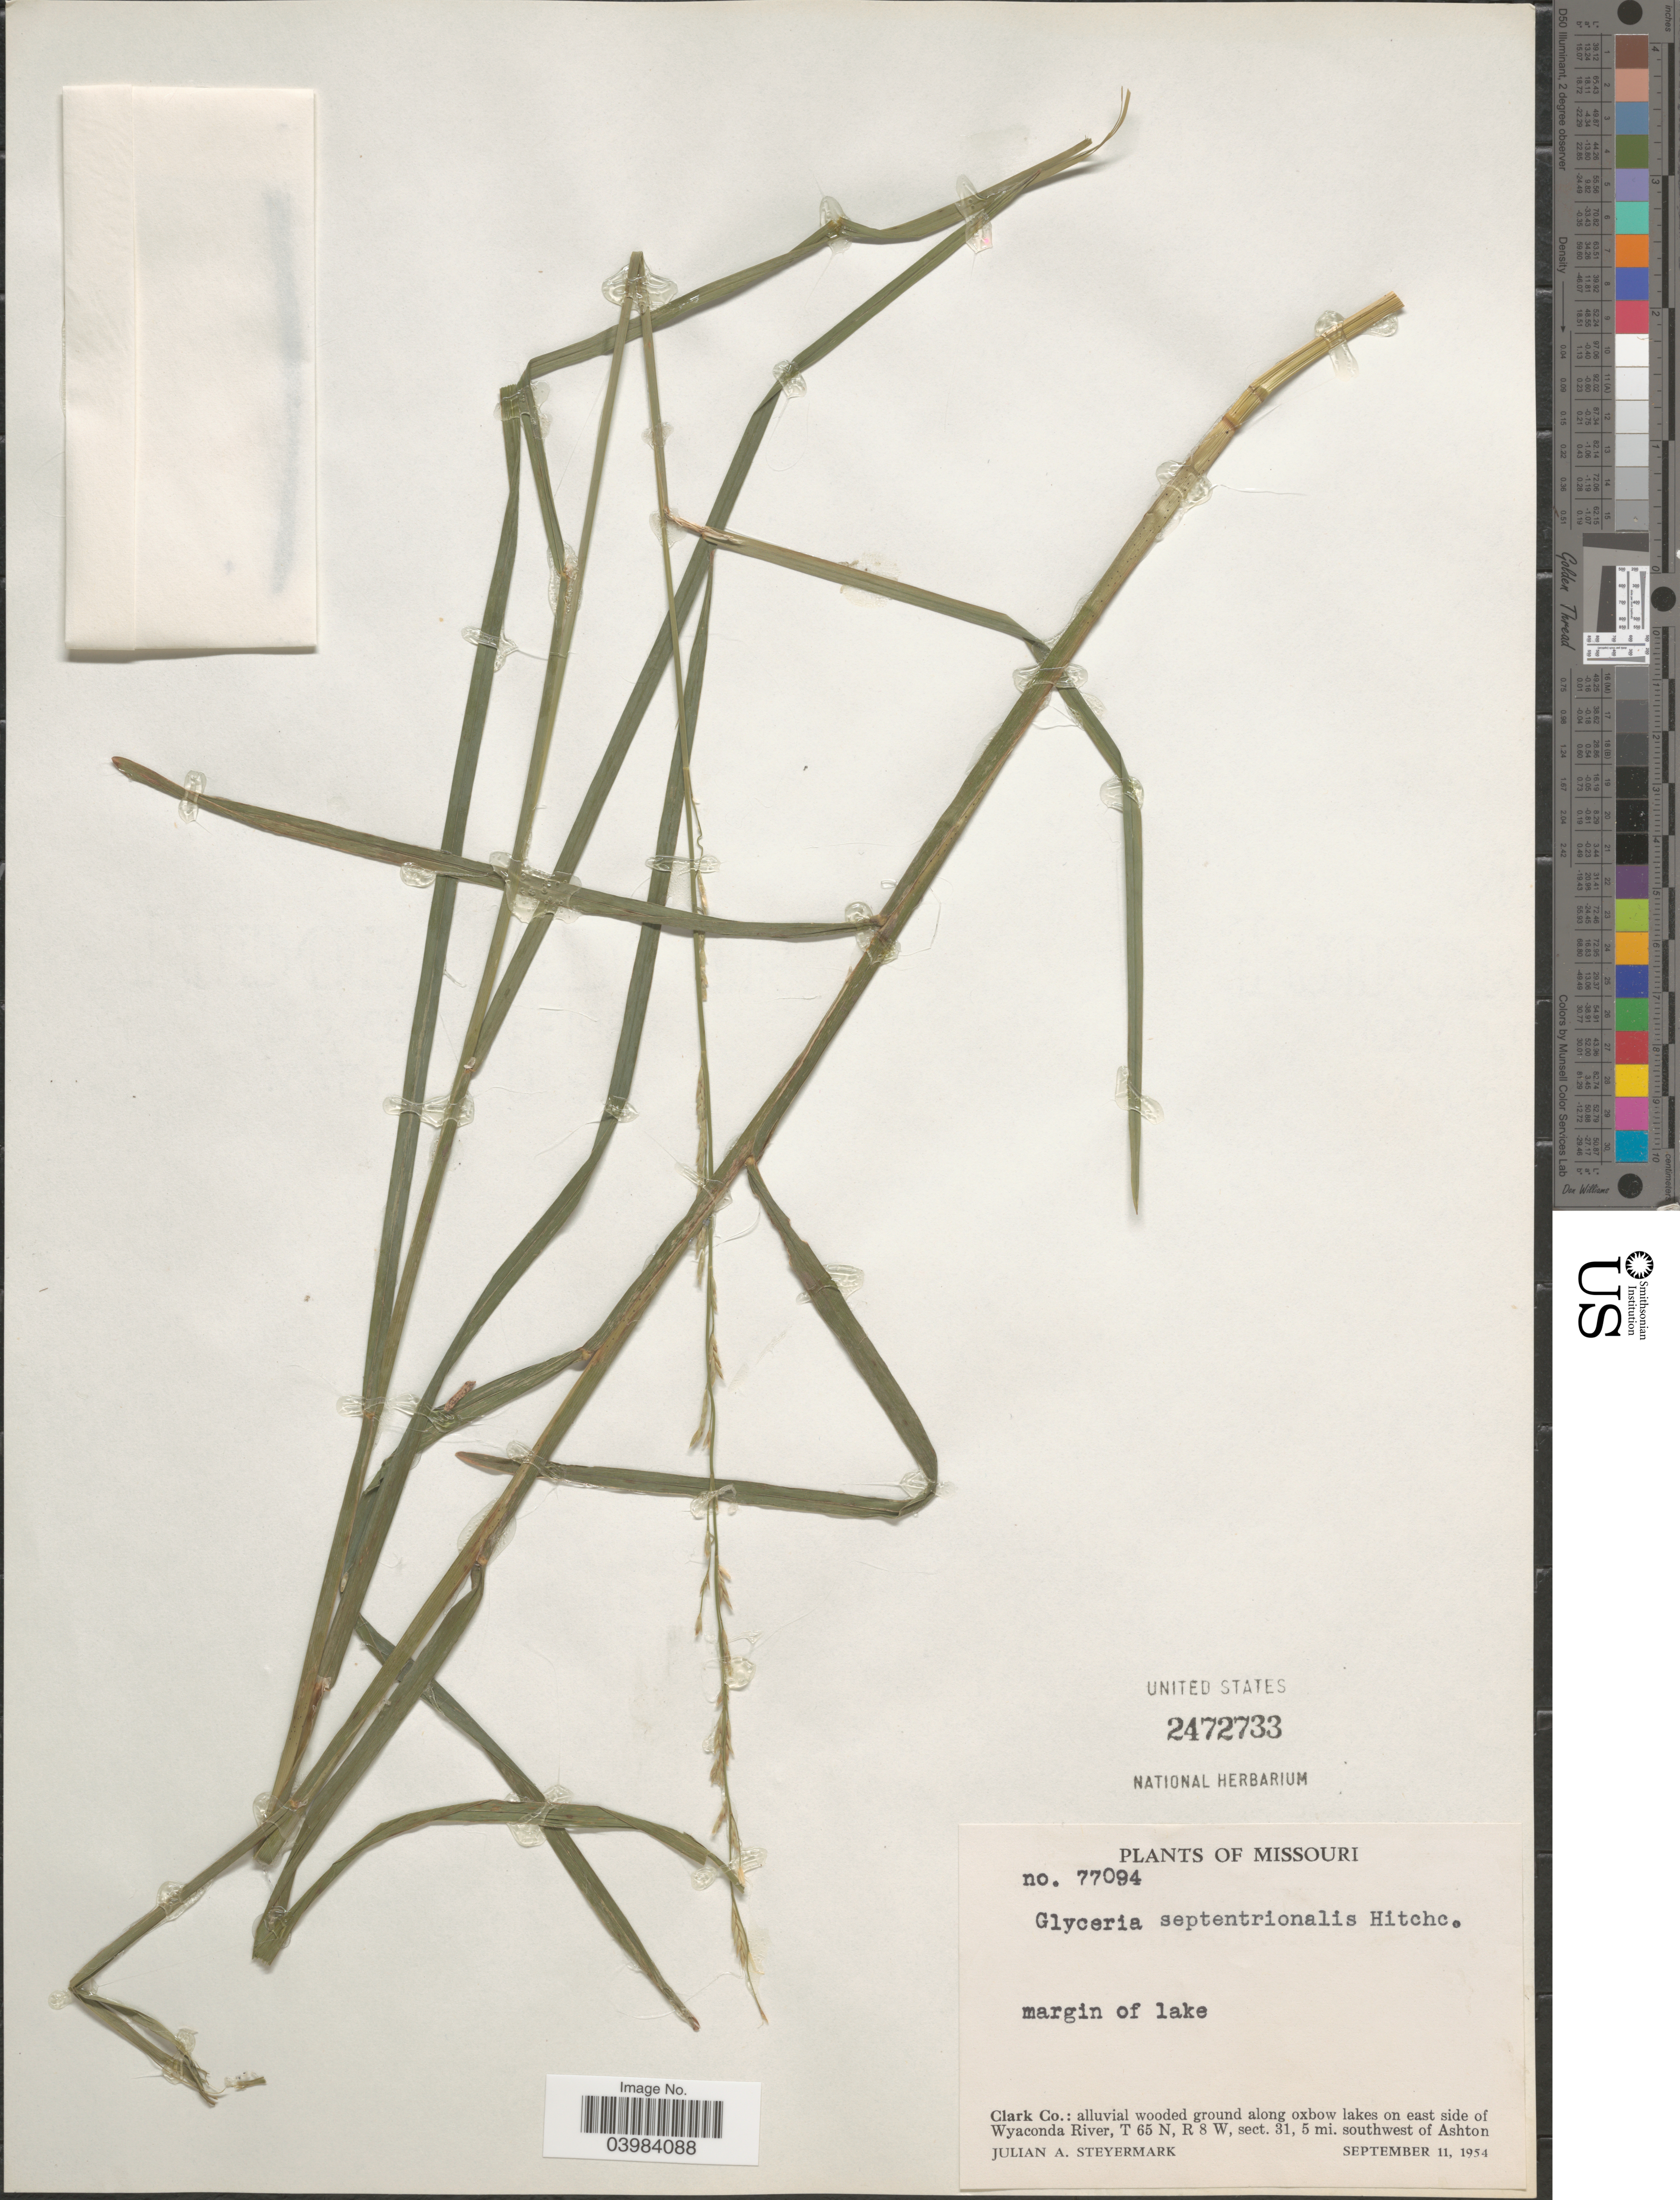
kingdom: Plantae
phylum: Tracheophyta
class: Liliopsida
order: Poales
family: Poaceae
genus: Glyceria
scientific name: Glyceria septentrionalis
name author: Hitchc.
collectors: J. Steyermark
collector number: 77094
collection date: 1954-09-11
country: United States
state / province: Missouri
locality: Margin of lake. Clark Co.: alluvial wooded ground along oxbow lakes on east side of Wyaconda River, T 65 N, R 8 W, sect. 31, 5 mi. southwest of Ashton.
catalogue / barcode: US 2472733